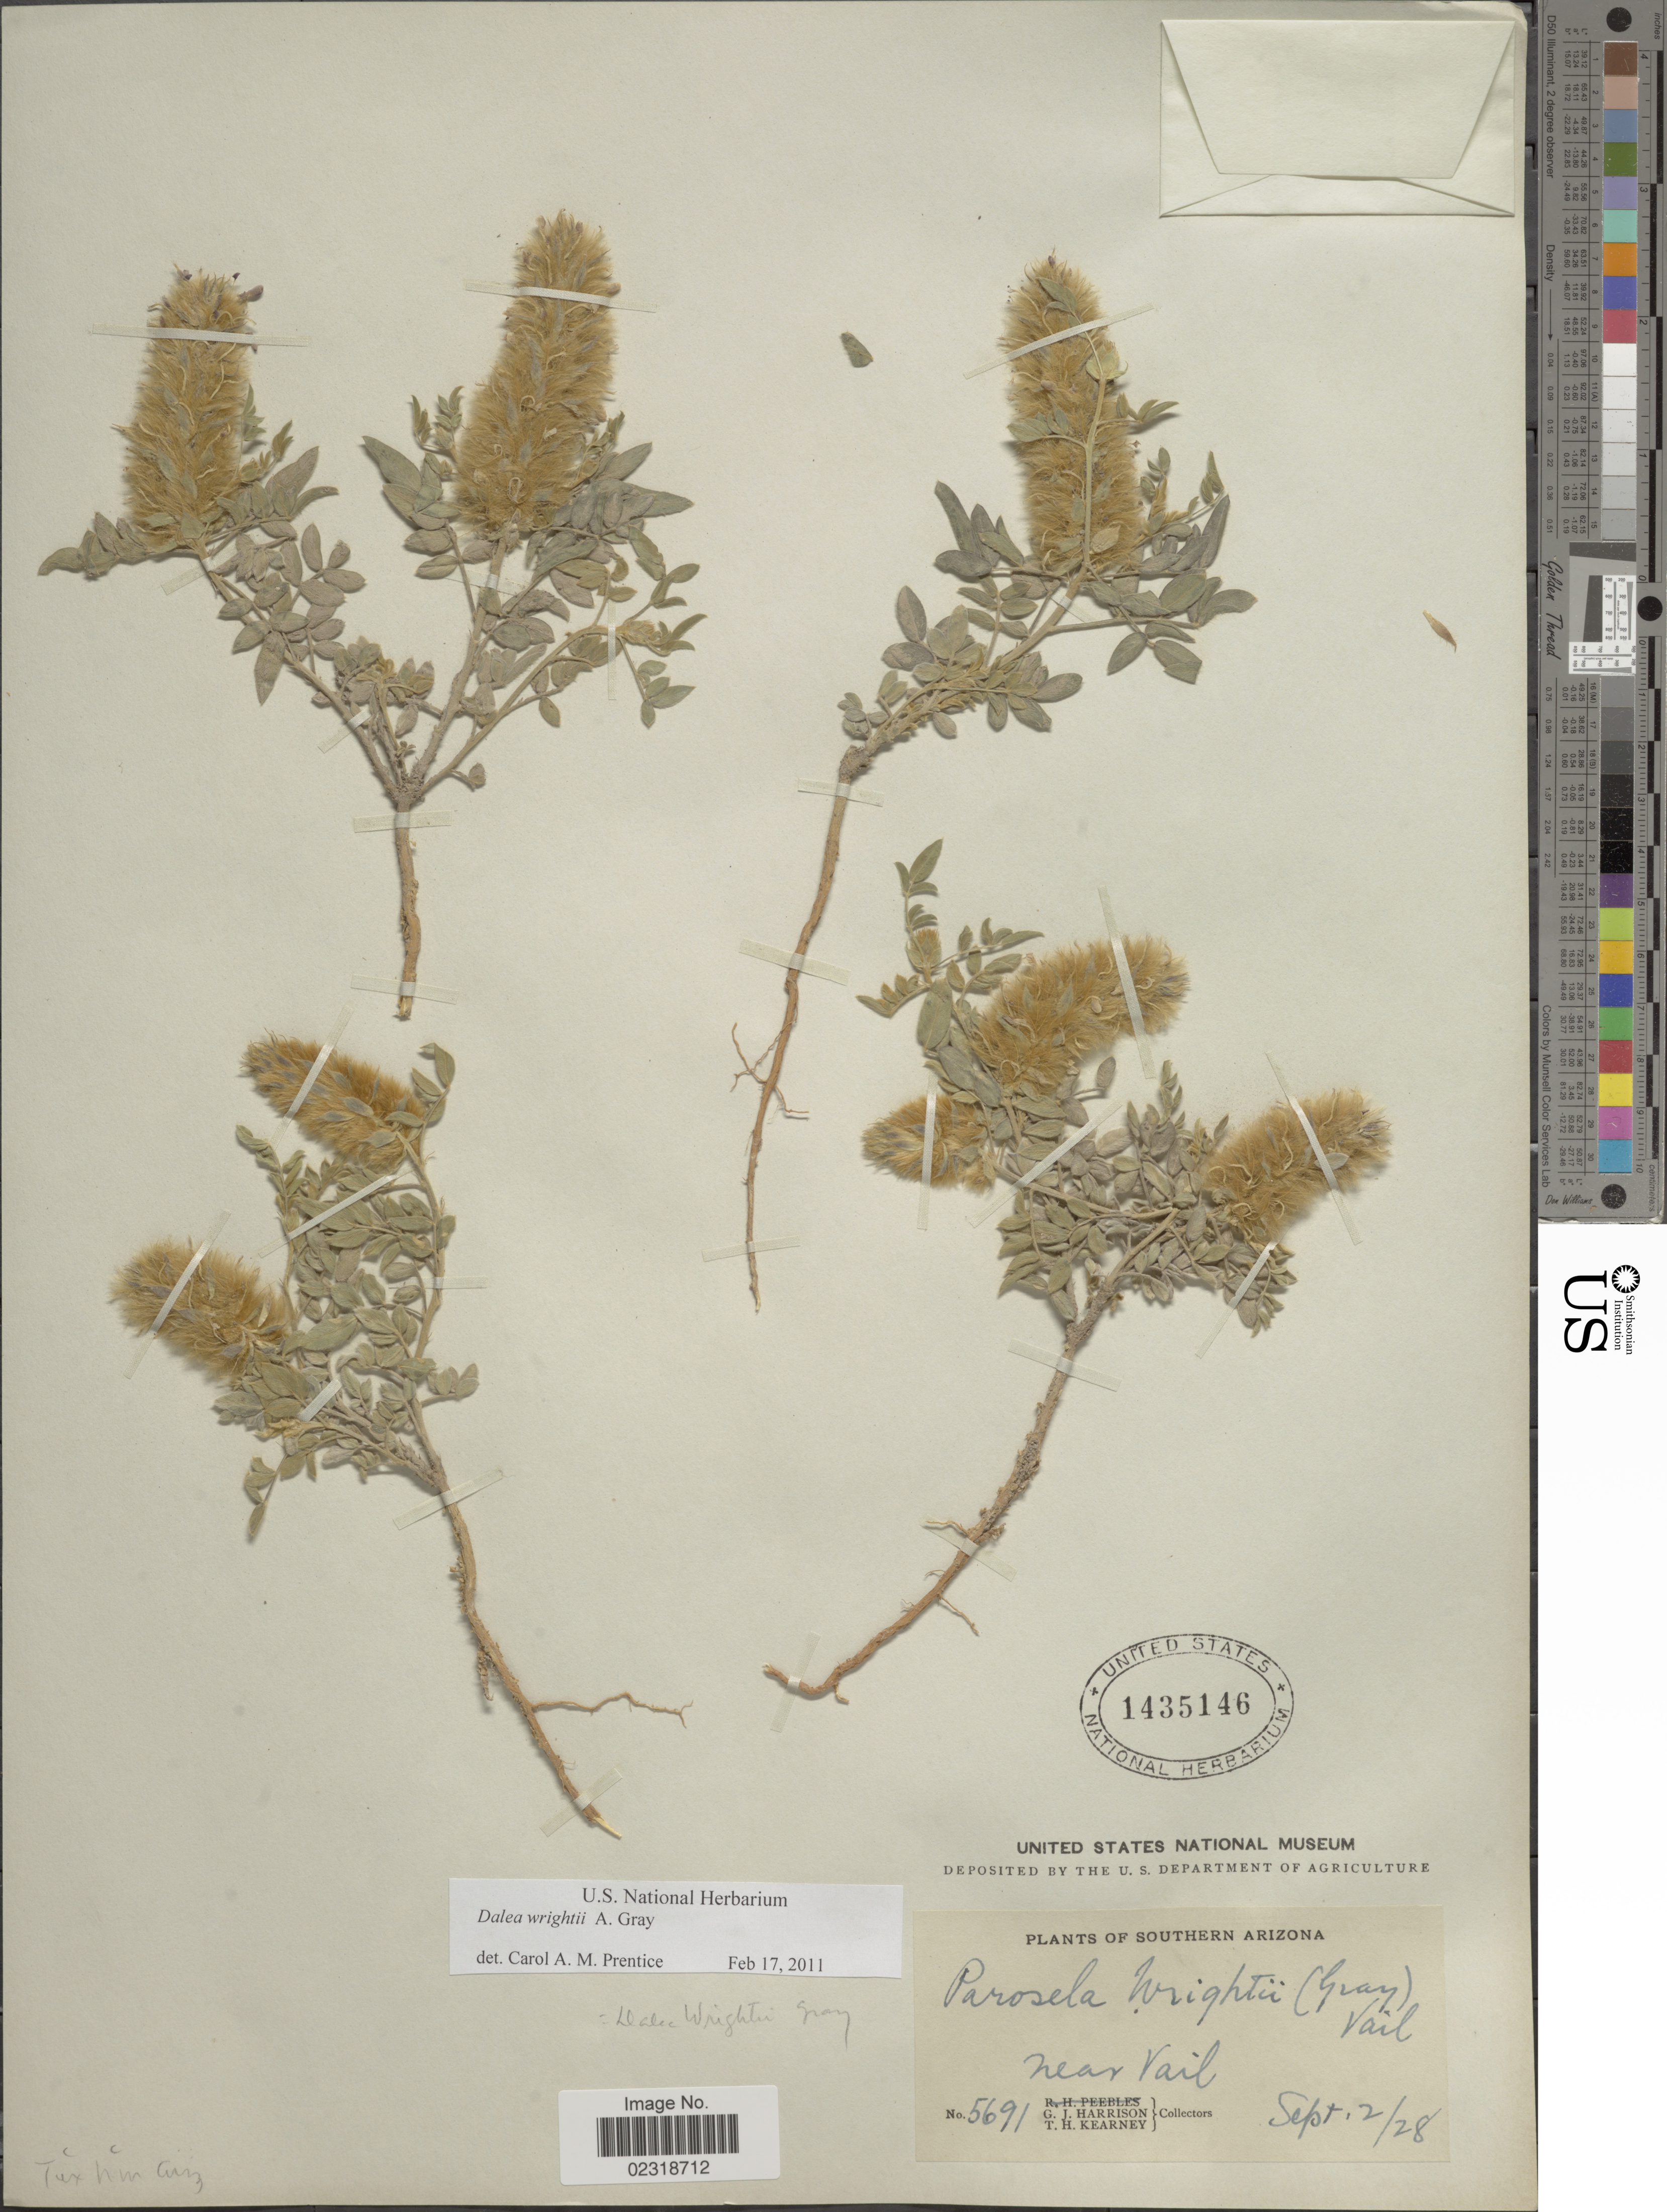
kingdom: Plantae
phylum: Tracheophyta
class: Magnoliopsida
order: Fabales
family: Fabaceae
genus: Dalea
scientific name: Dalea wrightii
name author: A. Gray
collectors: G. J. Harrison & T. H. Kearney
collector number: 5691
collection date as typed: Transcribed d/m/y: 2/8/28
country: United States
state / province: Arizona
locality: Southern Arizona, near Vail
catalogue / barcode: US 1435146